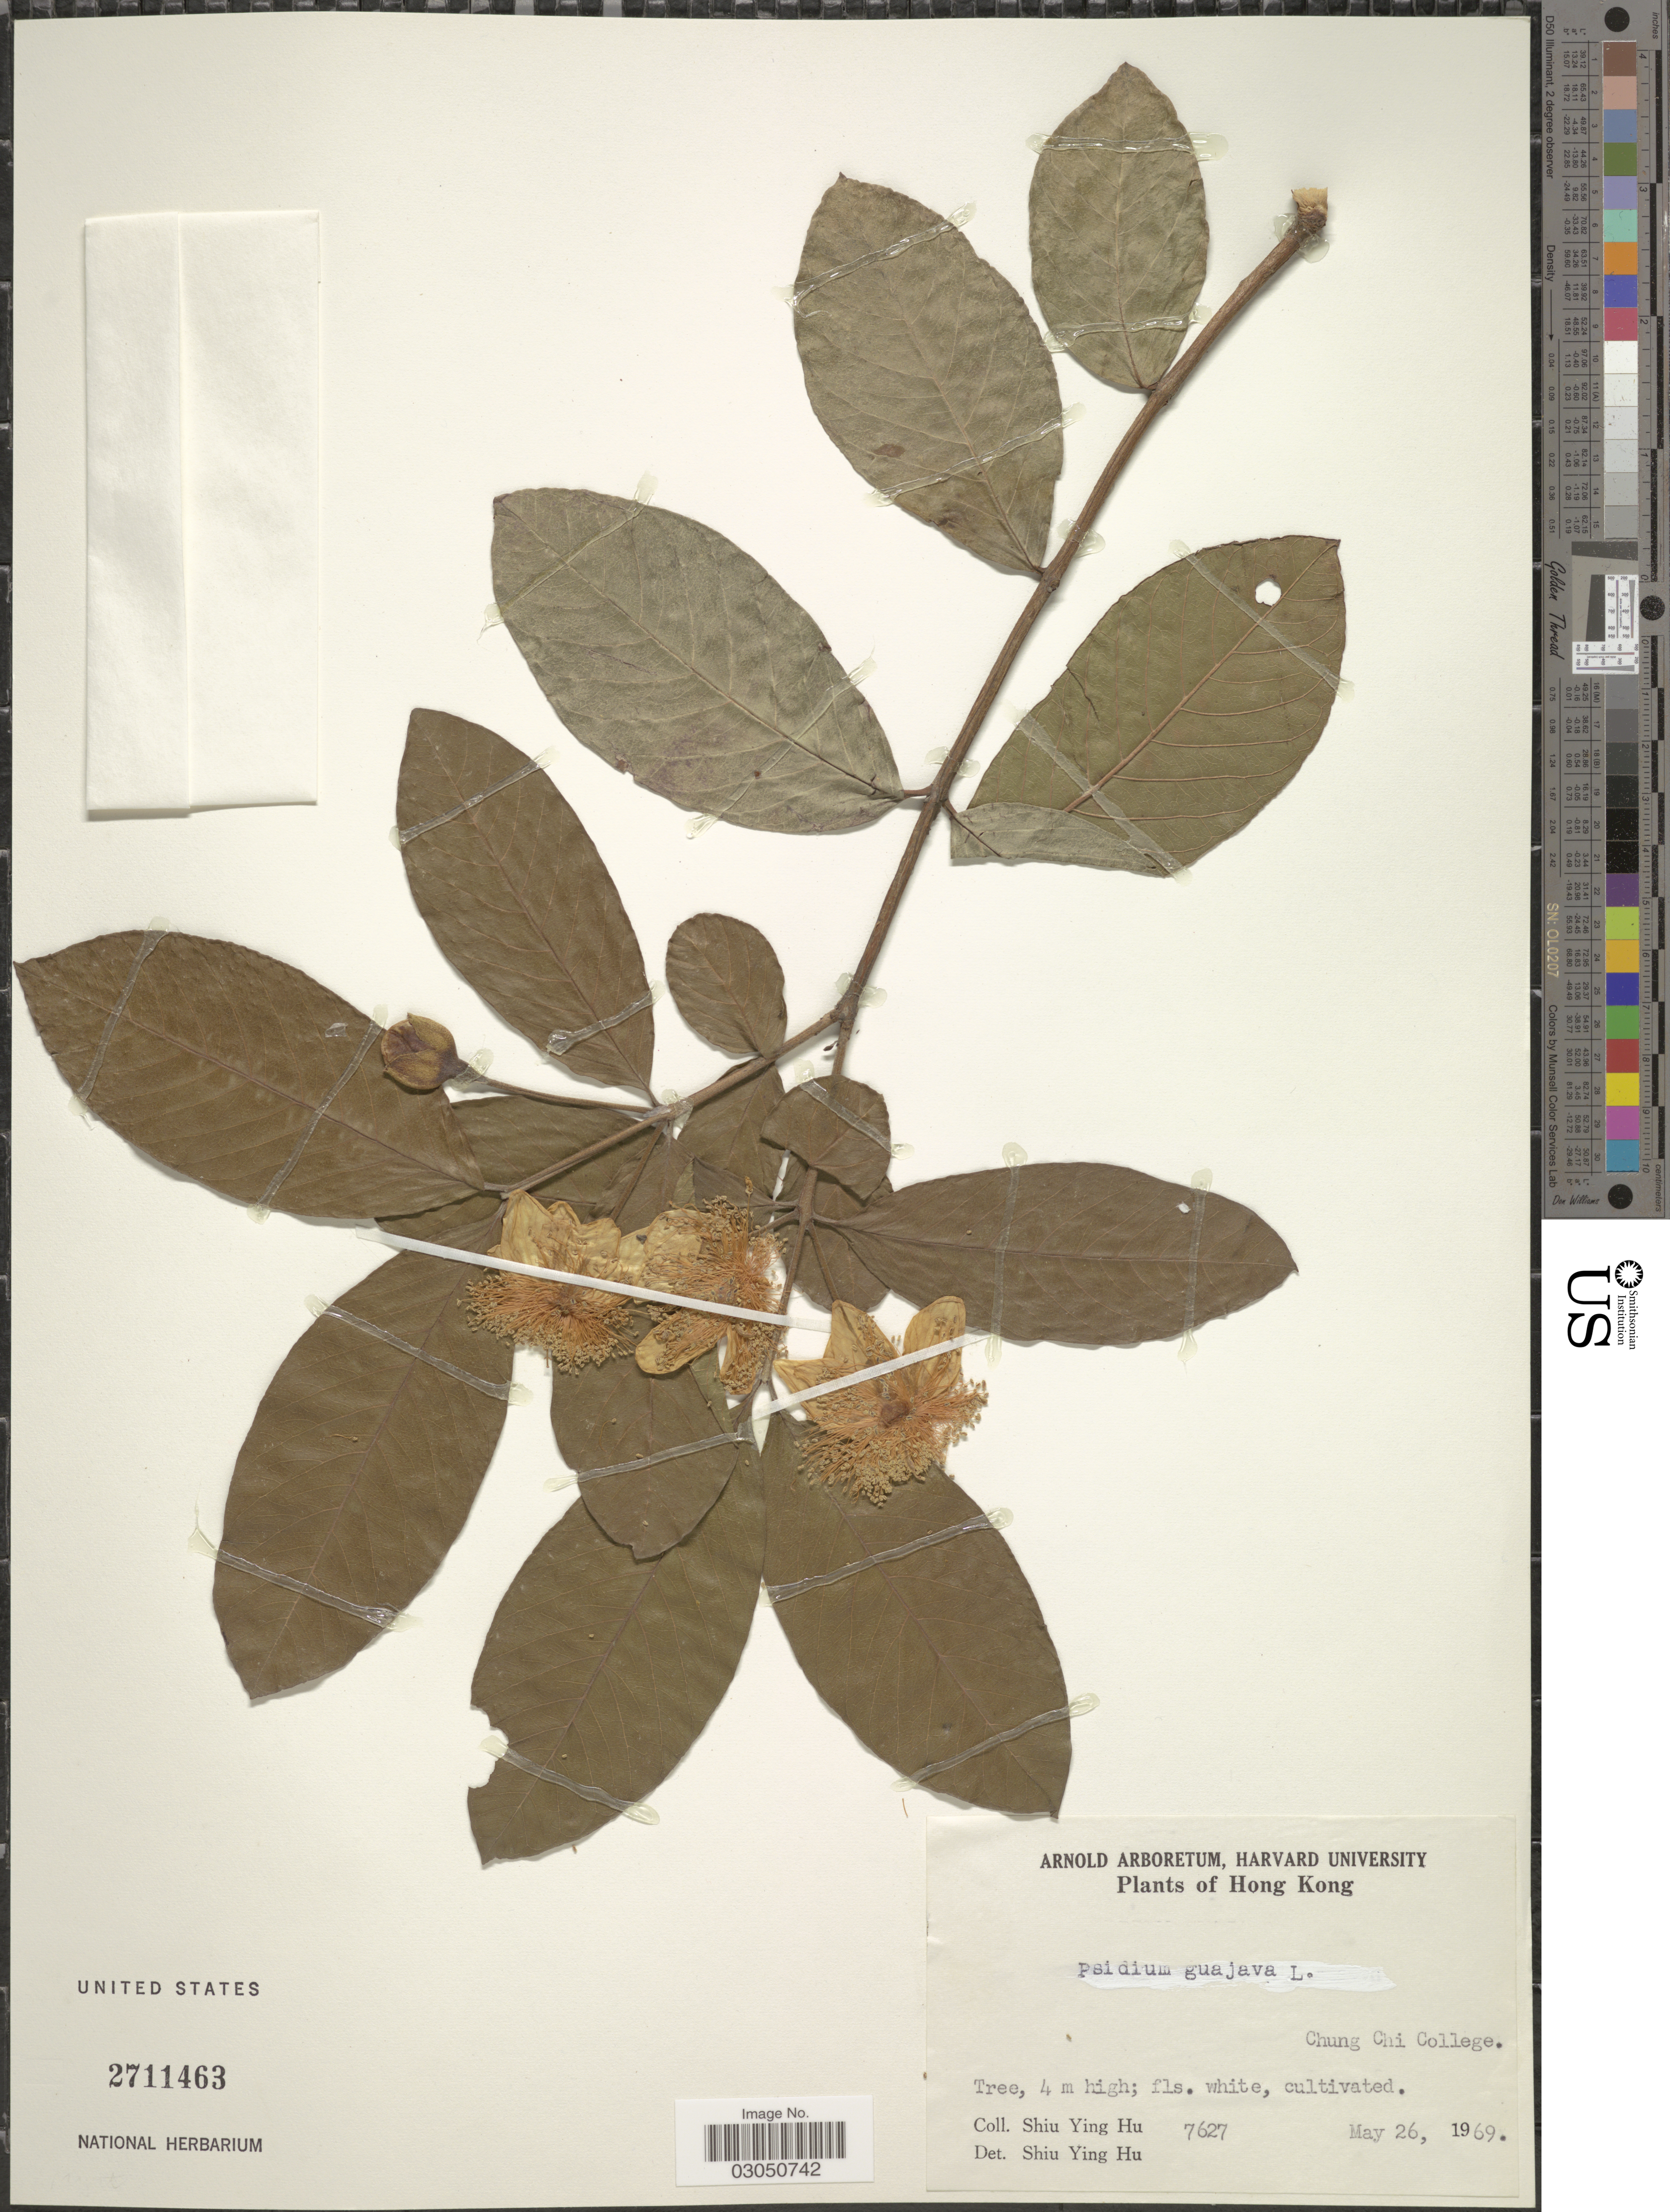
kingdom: Plantae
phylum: Tracheophyta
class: Magnoliopsida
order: Myrtales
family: Myrtaceae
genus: Psidium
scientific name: Psidium guajava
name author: L.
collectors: S. Y. Hu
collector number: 7627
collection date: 1969-05-26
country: China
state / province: Hong Kong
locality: Chung Chi College.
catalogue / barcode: US 2711463